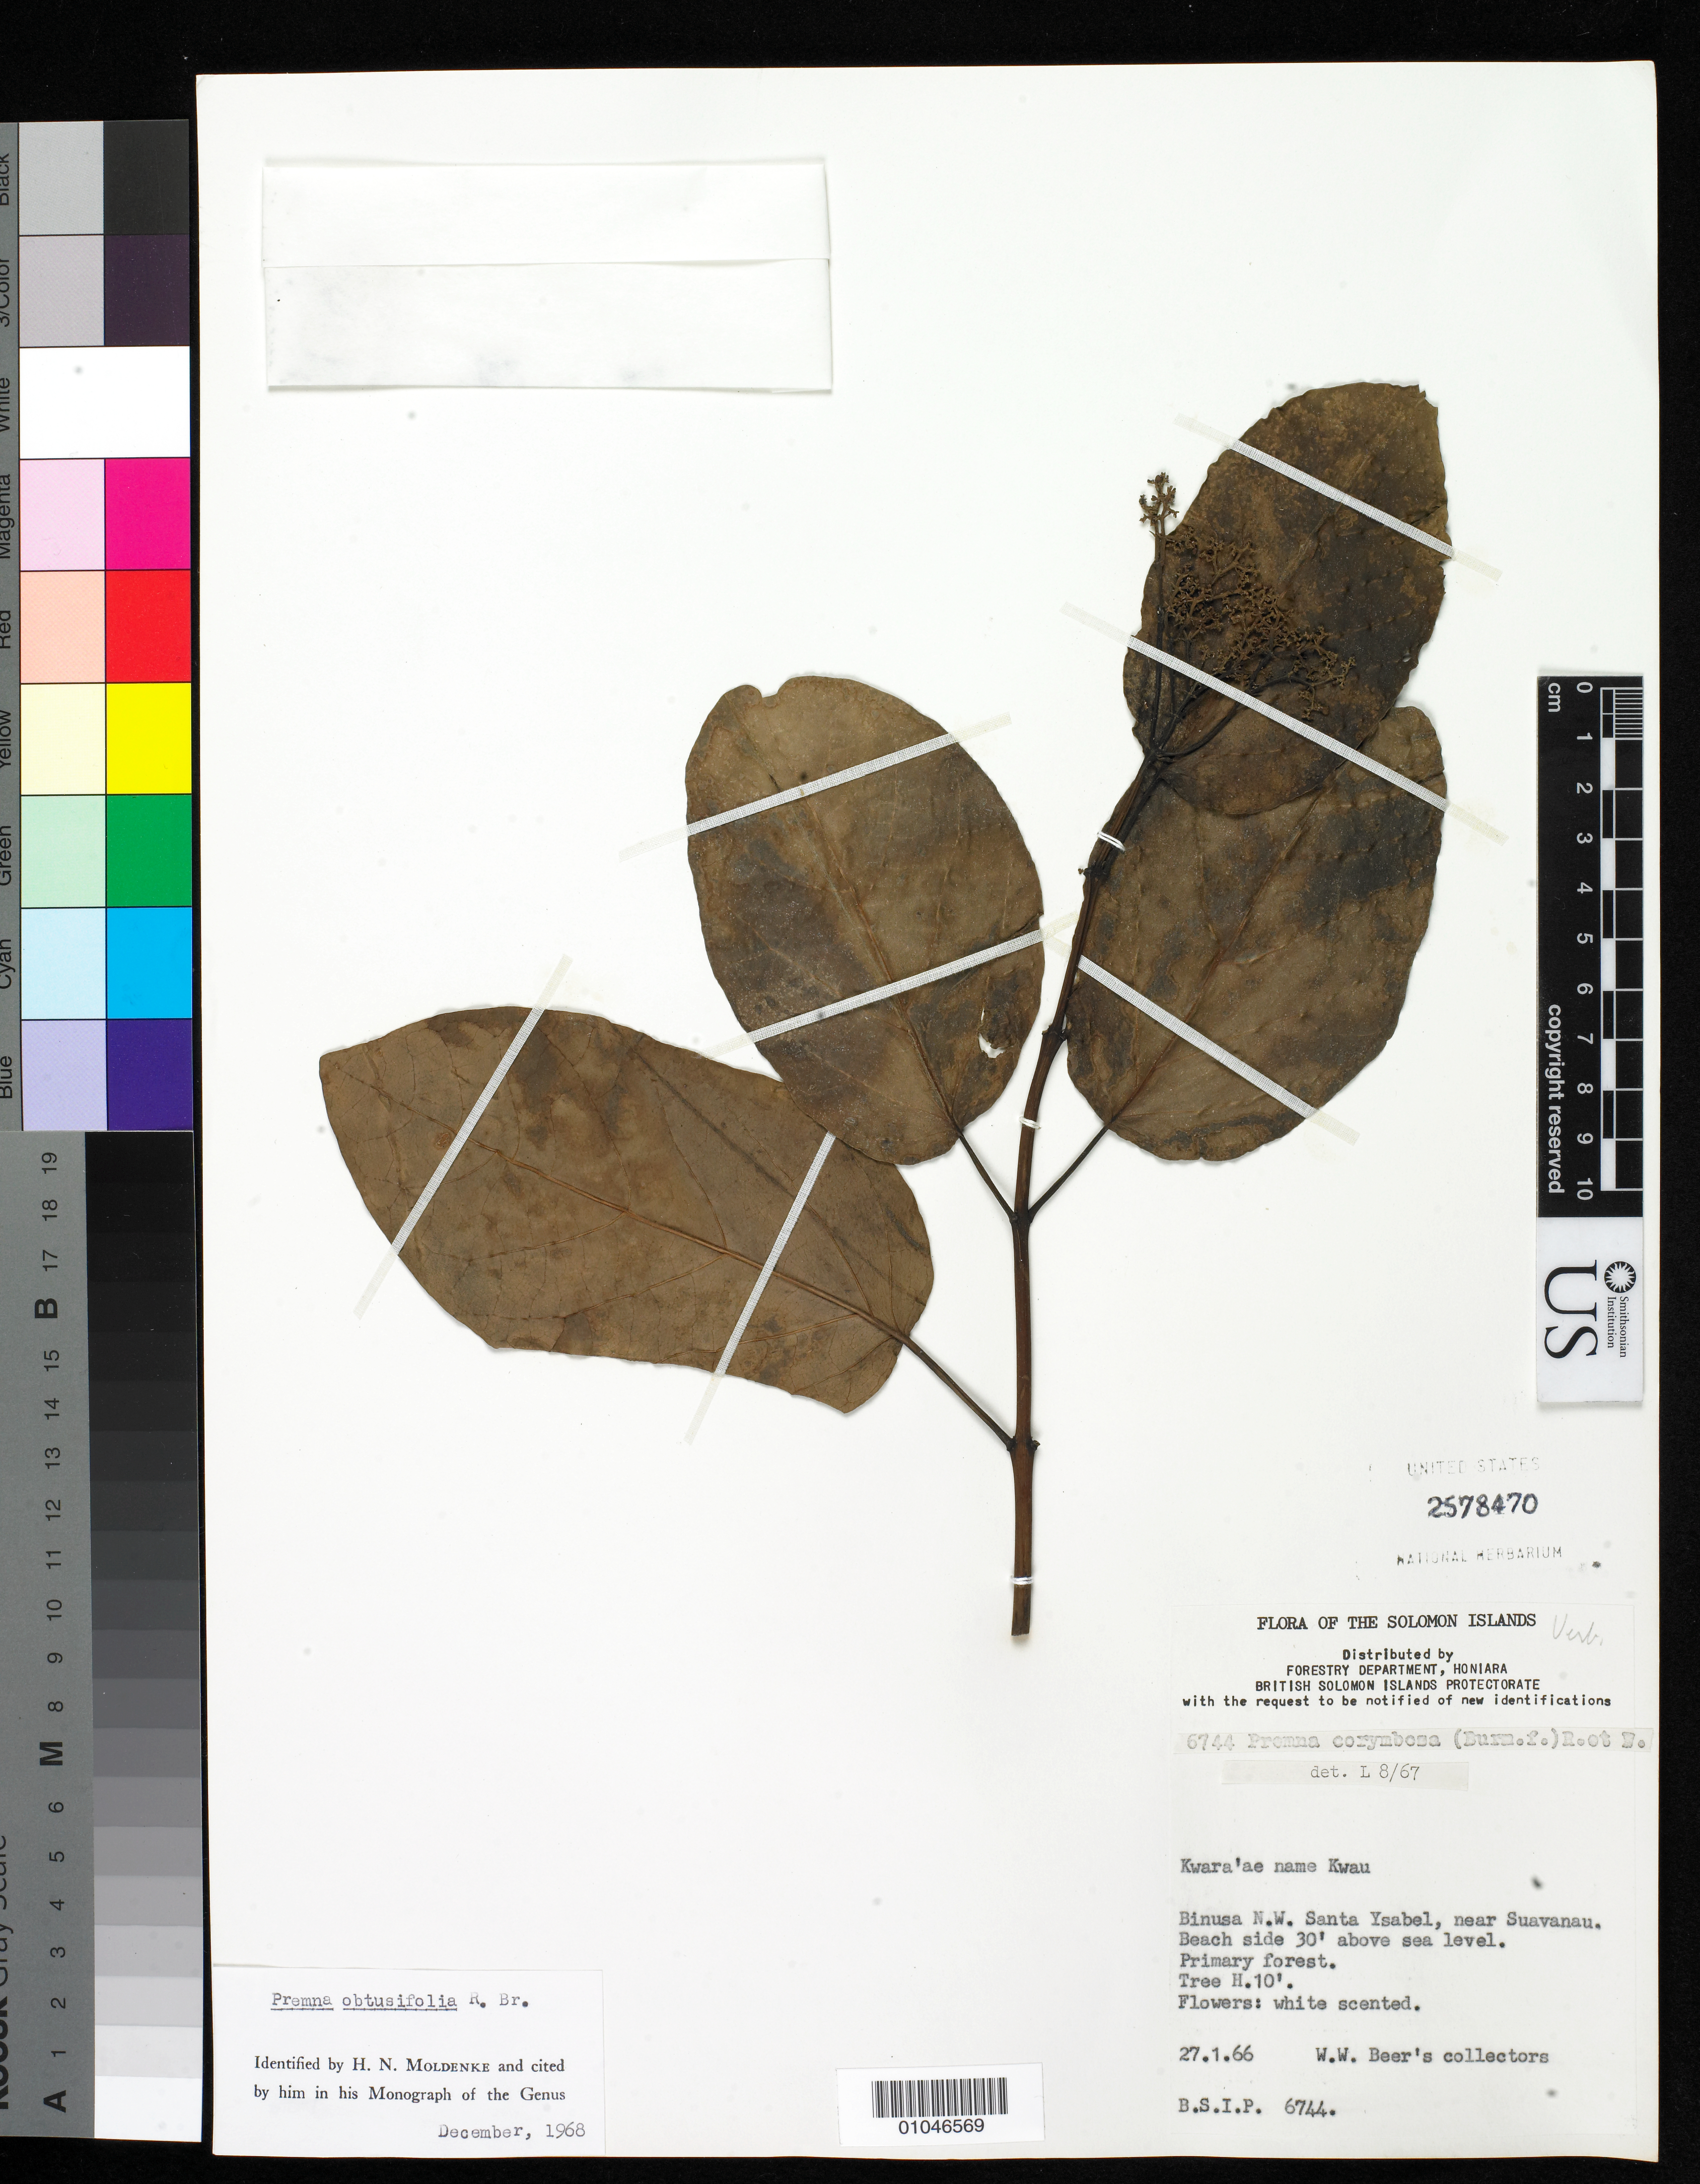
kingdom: Plantae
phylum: Tracheophyta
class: Magnoliopsida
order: Lamiales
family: Lamiaceae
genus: Premna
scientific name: Premna obtusifolia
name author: R. Br.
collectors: W. Beer's Collectors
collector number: BSIP 6744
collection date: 1966-01-27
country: Solomon Islands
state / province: Isabel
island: Santa Isabel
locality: Binusa NW Santa Ysabel, near Suavanau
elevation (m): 9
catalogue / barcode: US 2578470